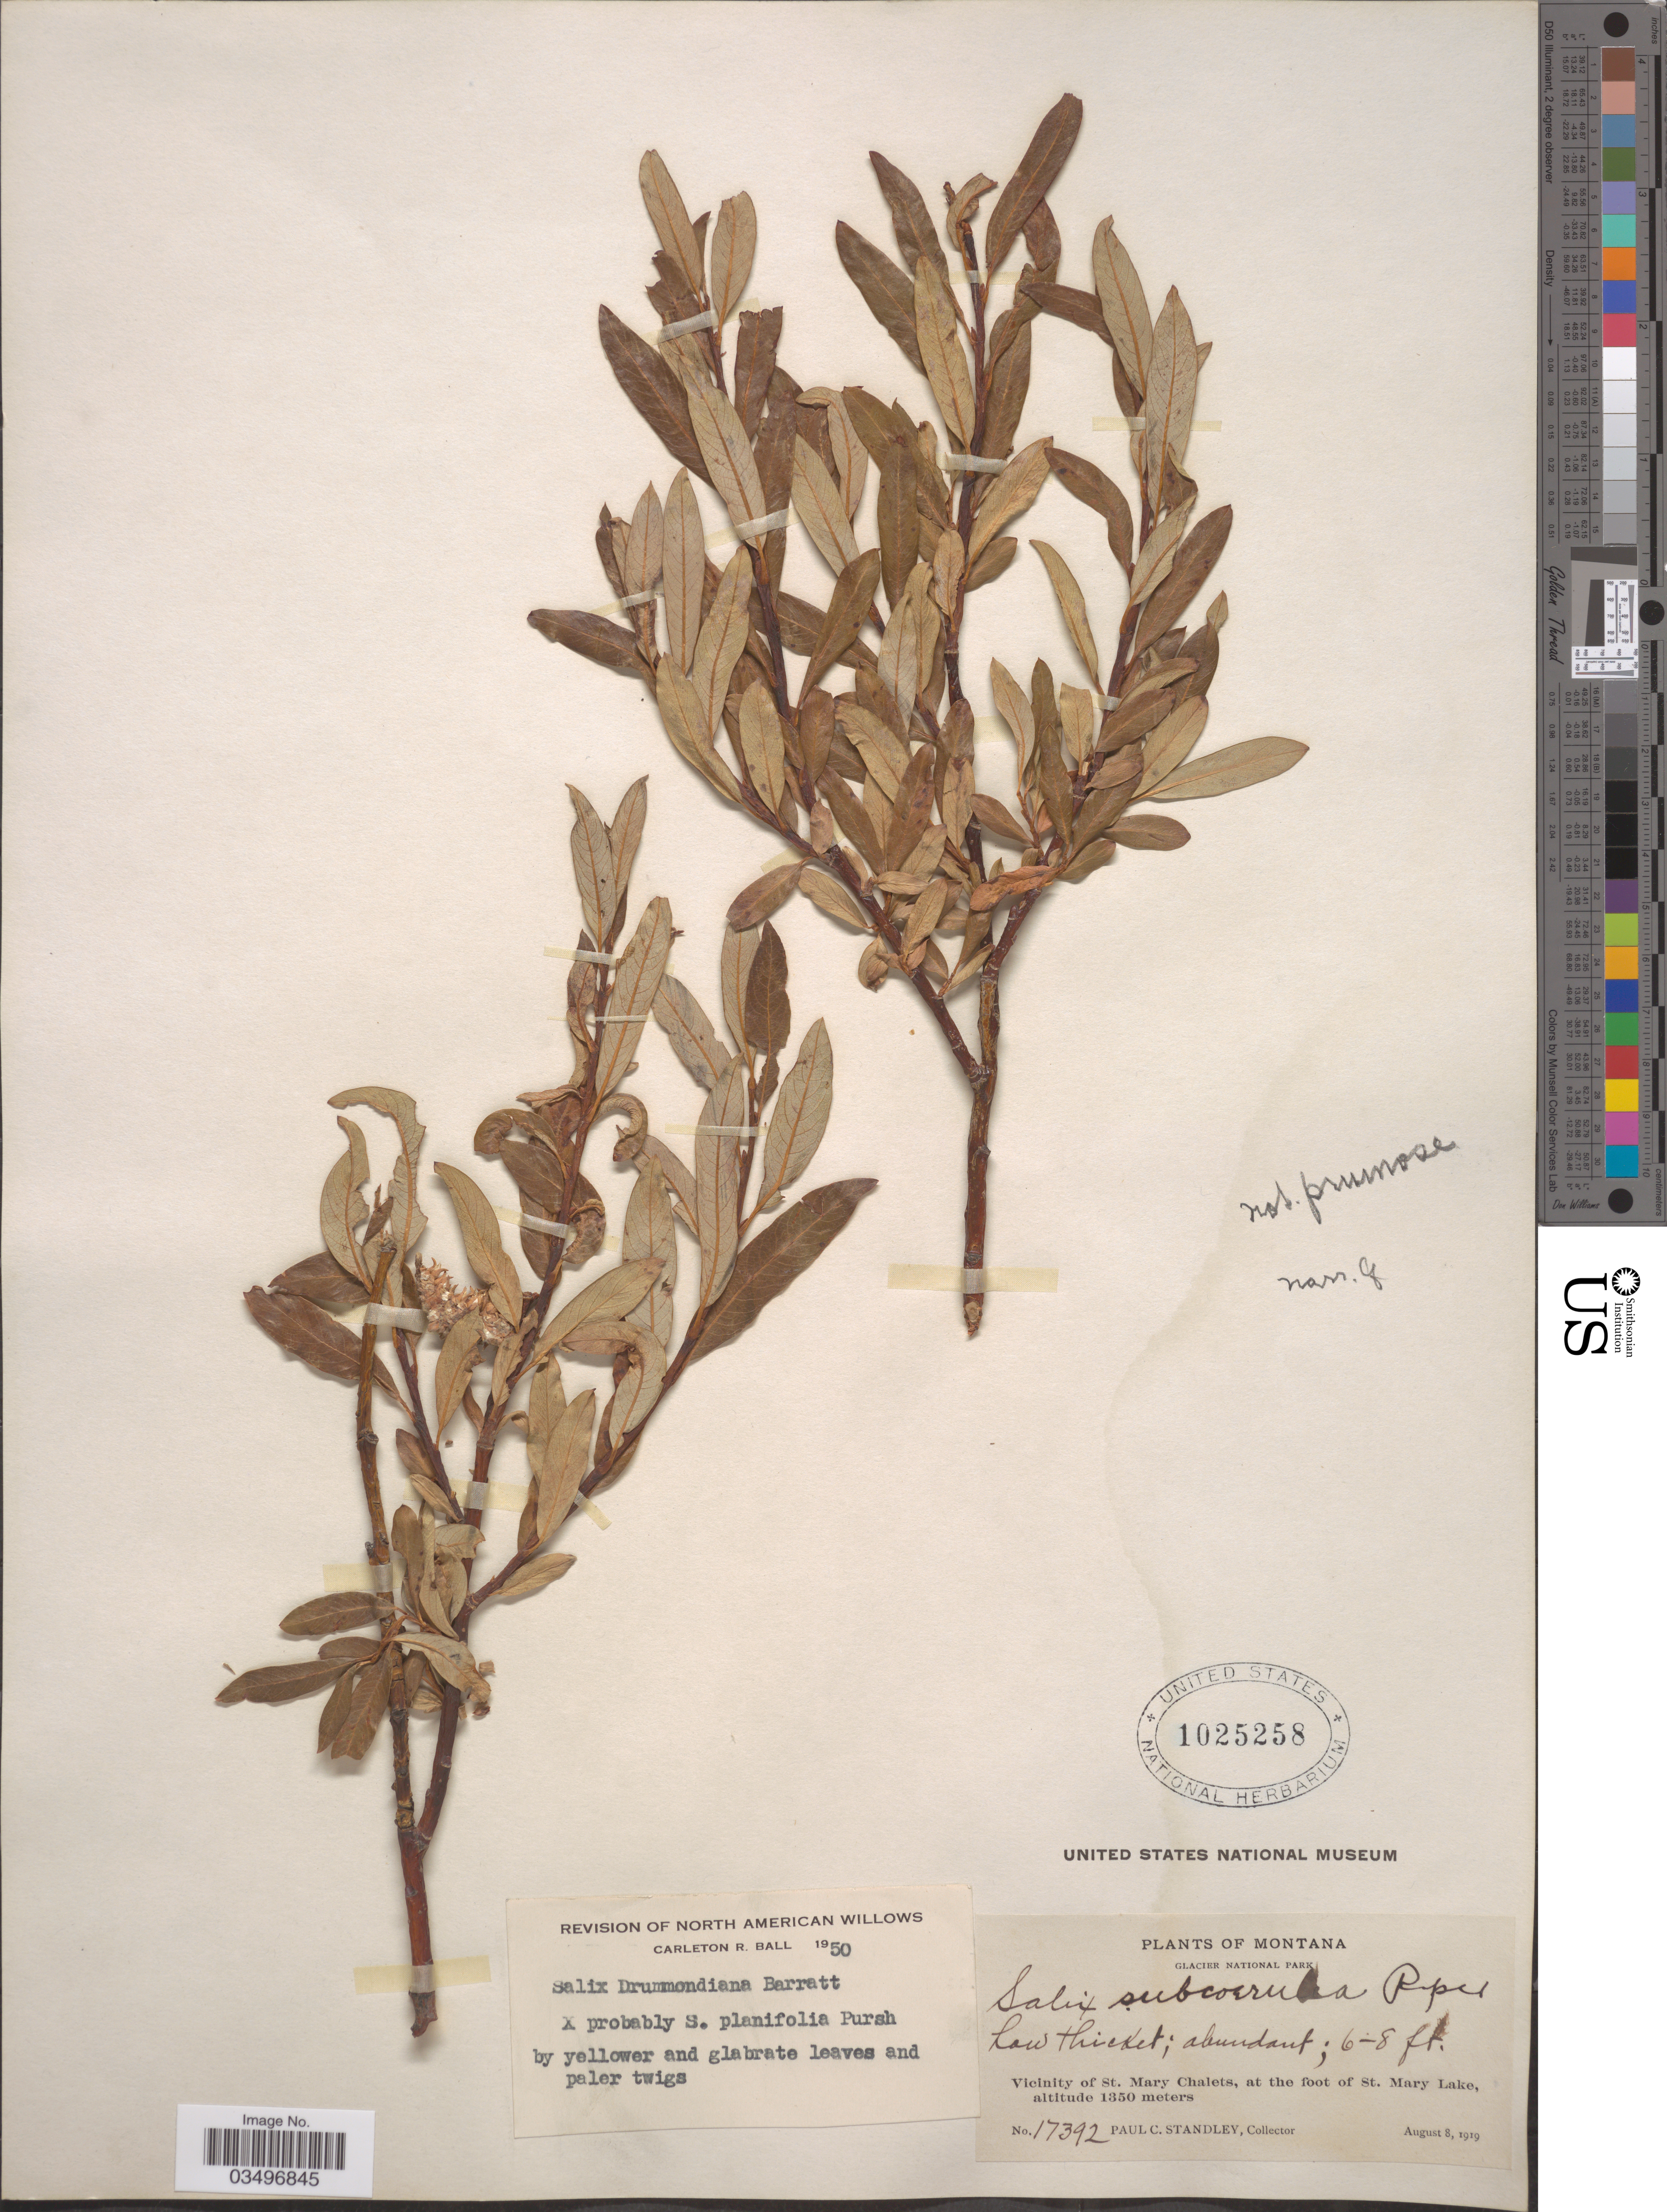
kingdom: Plantae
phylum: Tracheophyta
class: Magnoliopsida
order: Malpighiales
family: Salicaceae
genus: Salix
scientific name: Salix drummondiana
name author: Barratt ex Hook.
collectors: P. C. Standley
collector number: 17392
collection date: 1919-08-08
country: United States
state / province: Montana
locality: Glacier National Park. Vicinity of St. Mary Chalets, at the foot of St. Mary Lake.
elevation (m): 1350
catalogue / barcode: US 1025258